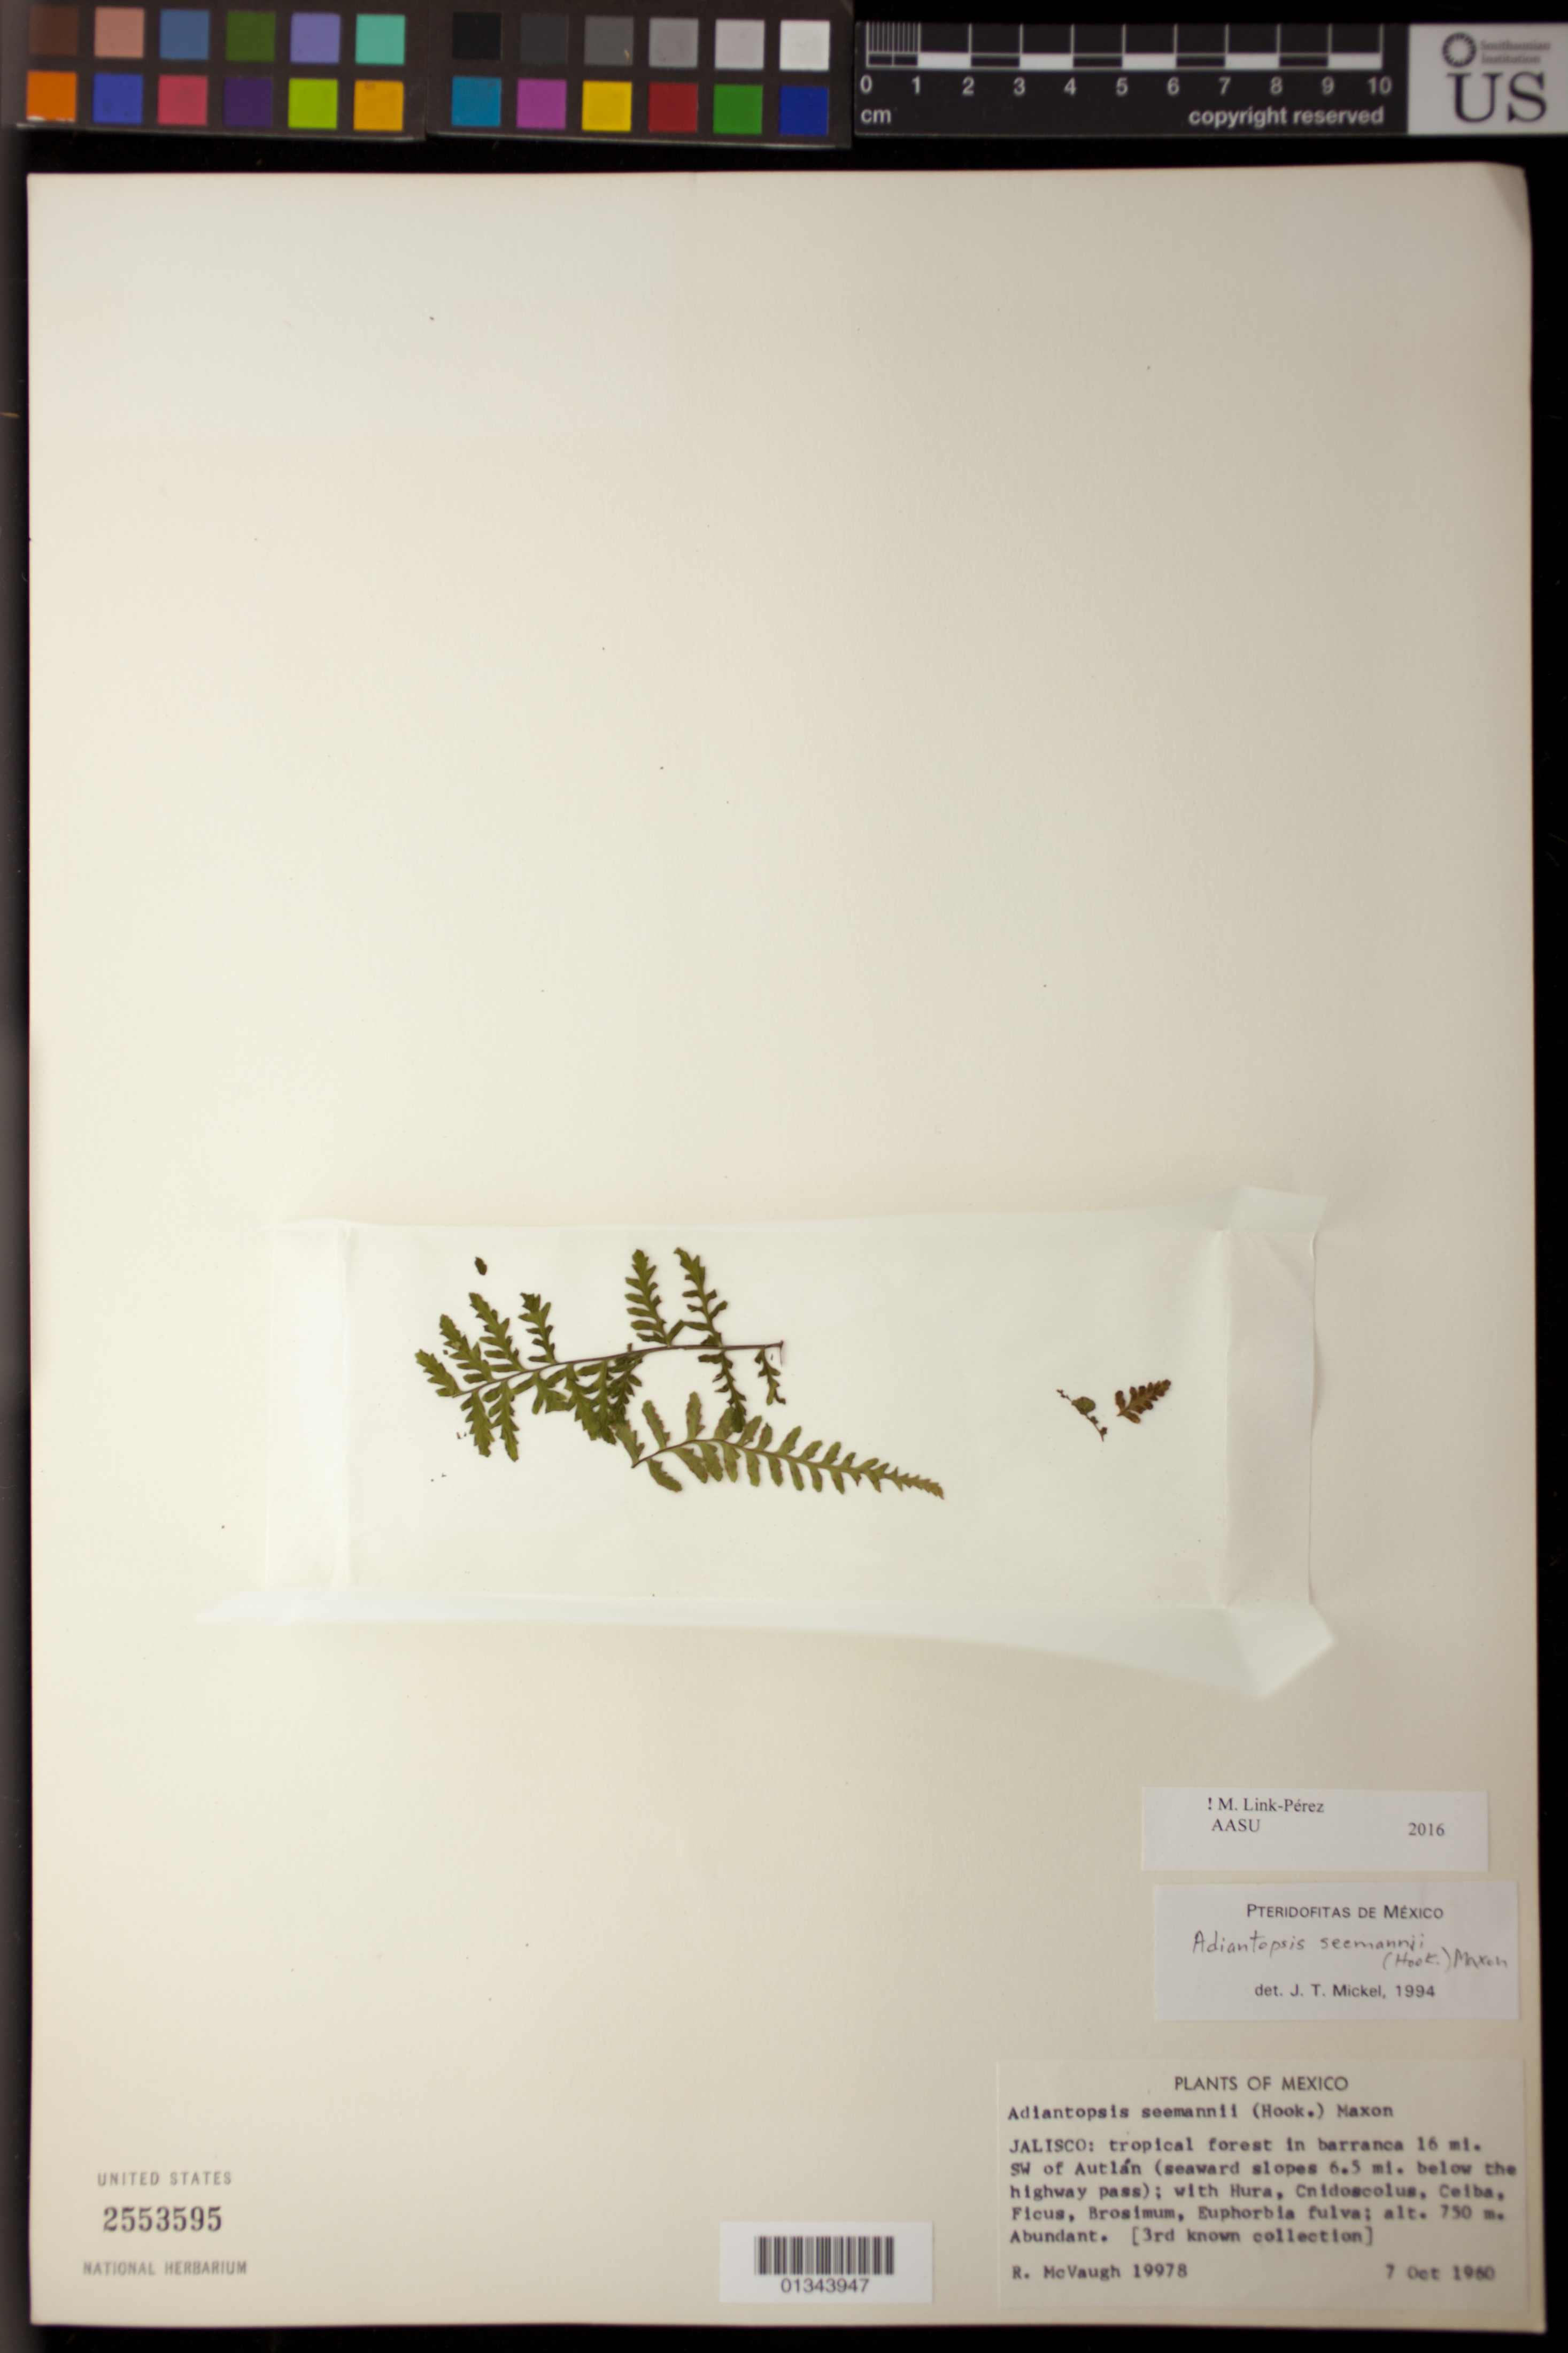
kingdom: Plantae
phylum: Tracheophyta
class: Polypodiopsida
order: Polypodiales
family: Pteridaceae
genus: Adiantopsis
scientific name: Adiantopsis seemannii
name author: (Hook.) Maxon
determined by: Mickel, J. T., (NY), New York Botanical Garden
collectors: R. McVaugh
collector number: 19978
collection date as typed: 07 Oct 1960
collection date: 1960-10-07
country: Mexico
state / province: Jalisco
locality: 16 mi SW of Autlan (seaward slopes 6.5 mi below the highway pass)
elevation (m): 750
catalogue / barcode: US 2553595